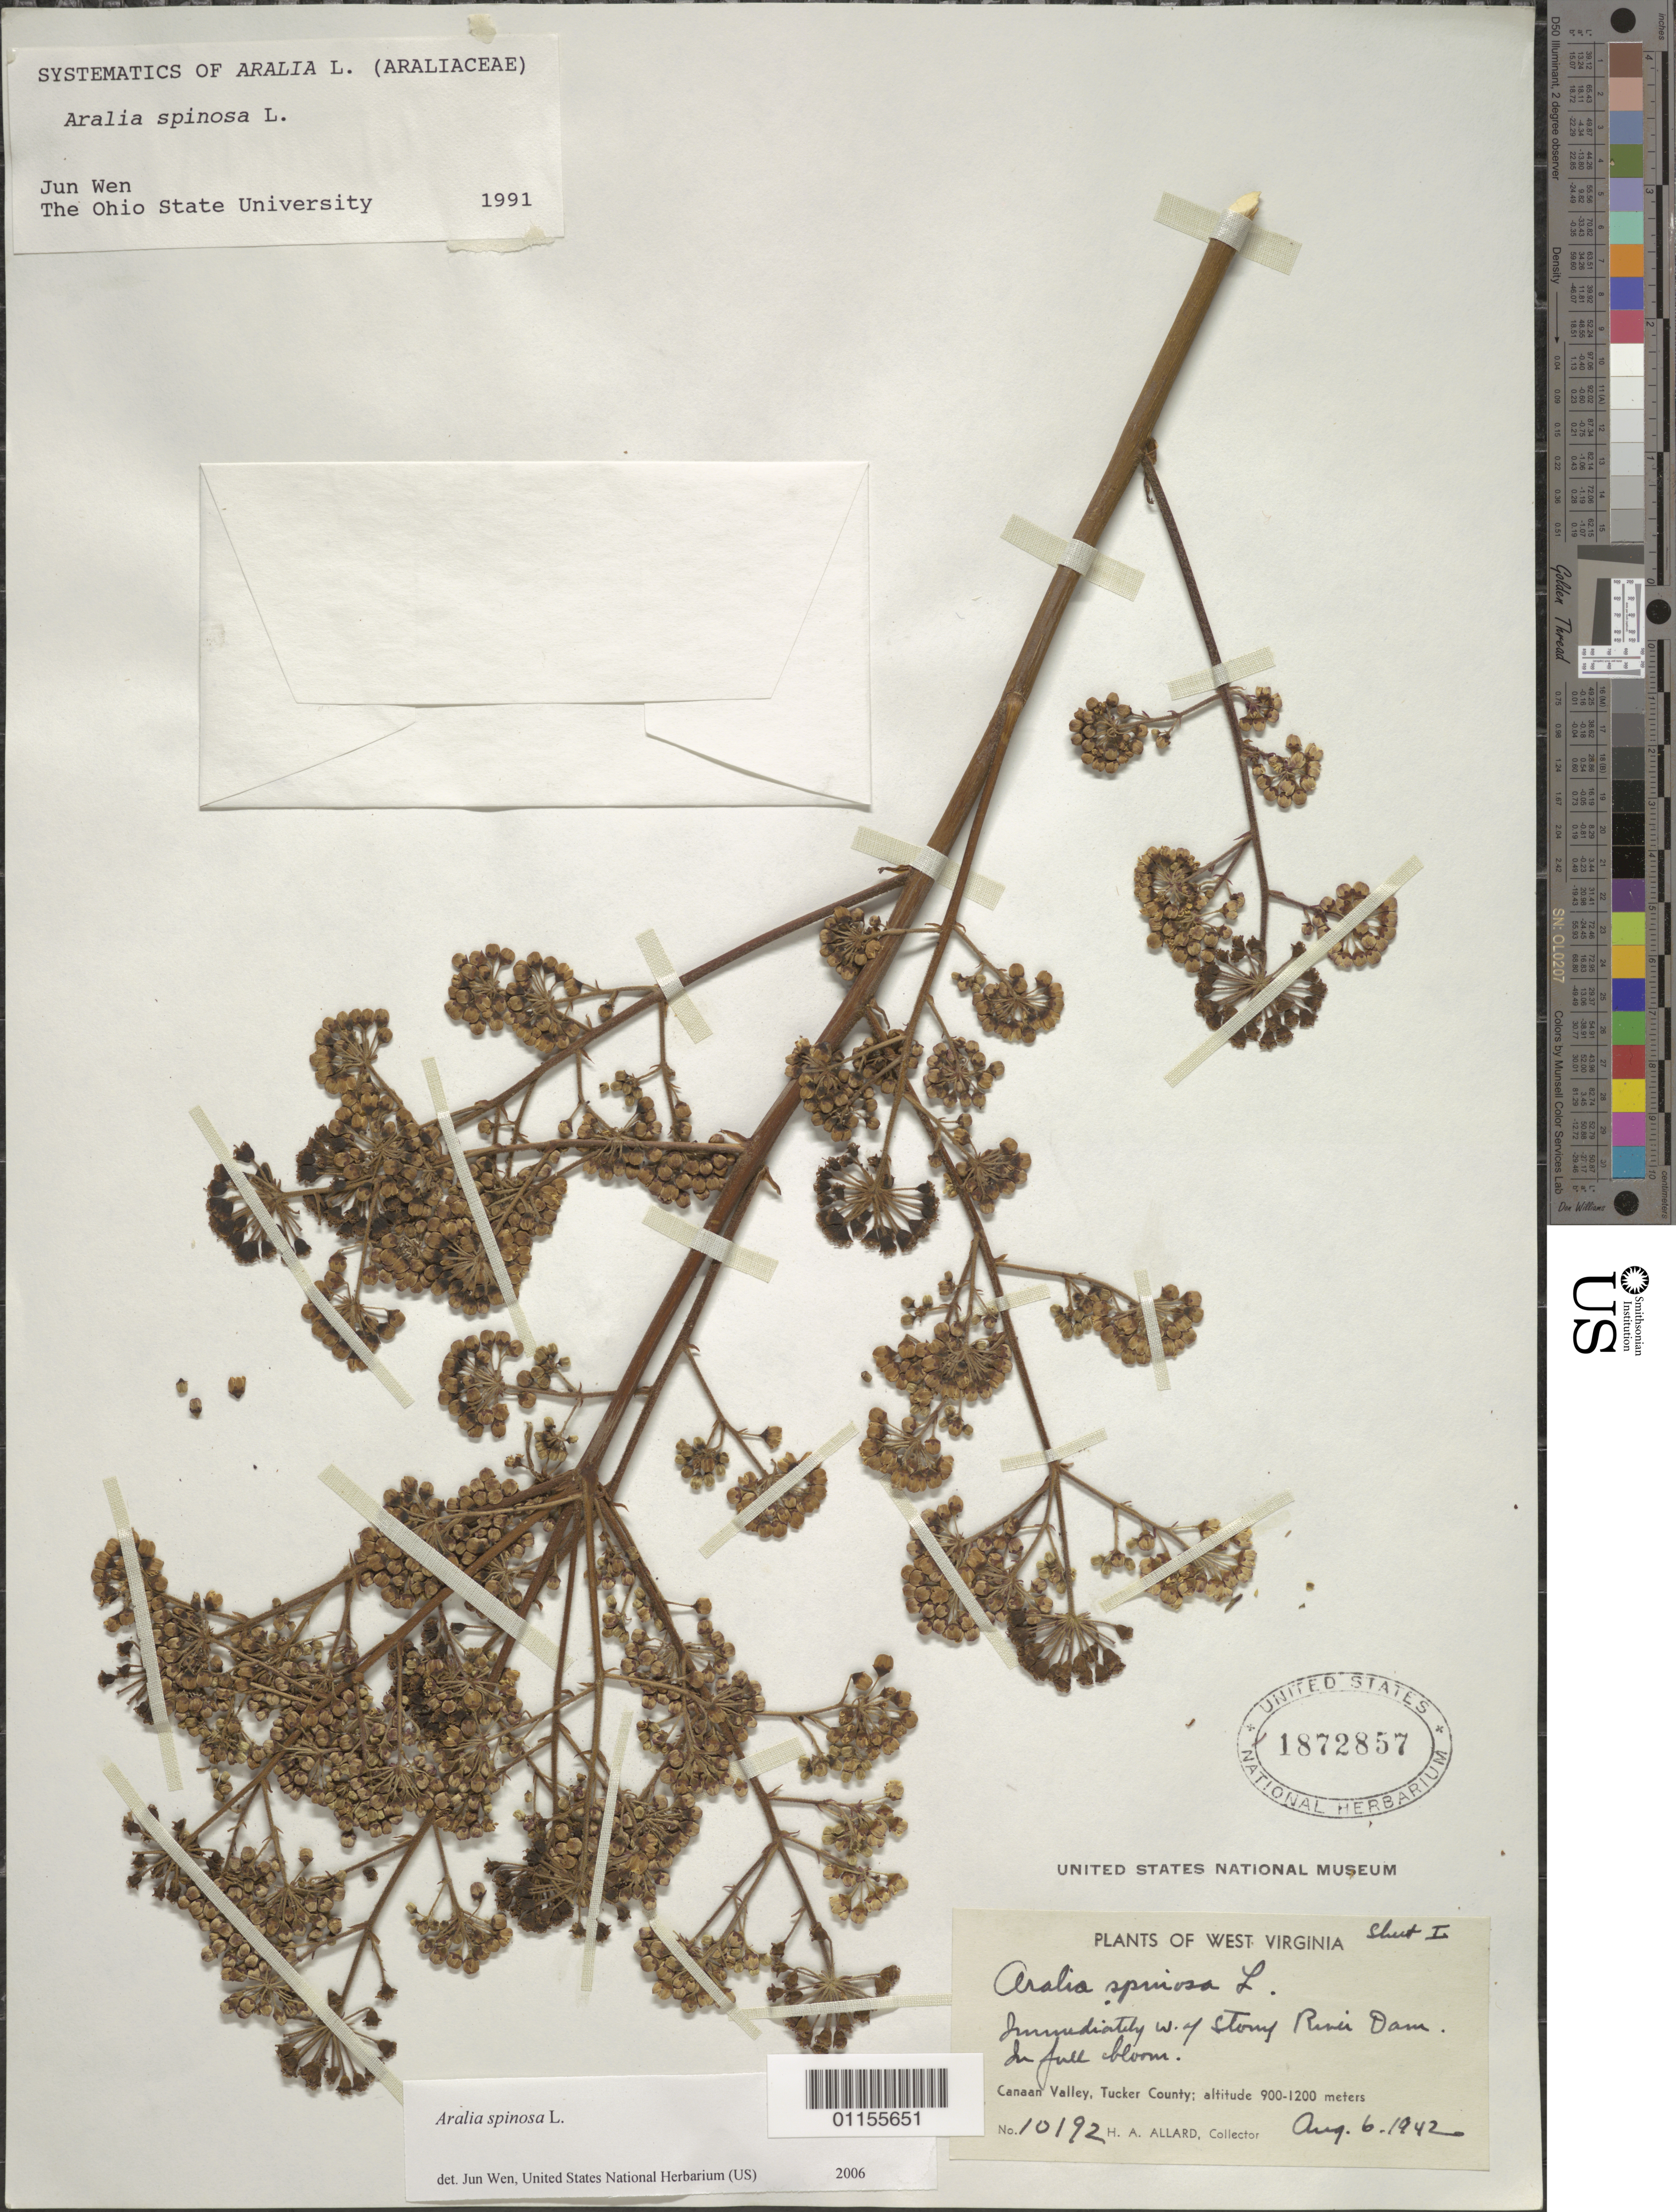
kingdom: Plantae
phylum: Tracheophyta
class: Magnoliopsida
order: Apiales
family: Araliaceae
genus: Aralia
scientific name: Aralia spinosa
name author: L.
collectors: H. A. Allard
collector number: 10192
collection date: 1942-08-06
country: United States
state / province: West Virginia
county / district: Tucker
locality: Canaan Valley.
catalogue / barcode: US 1872857